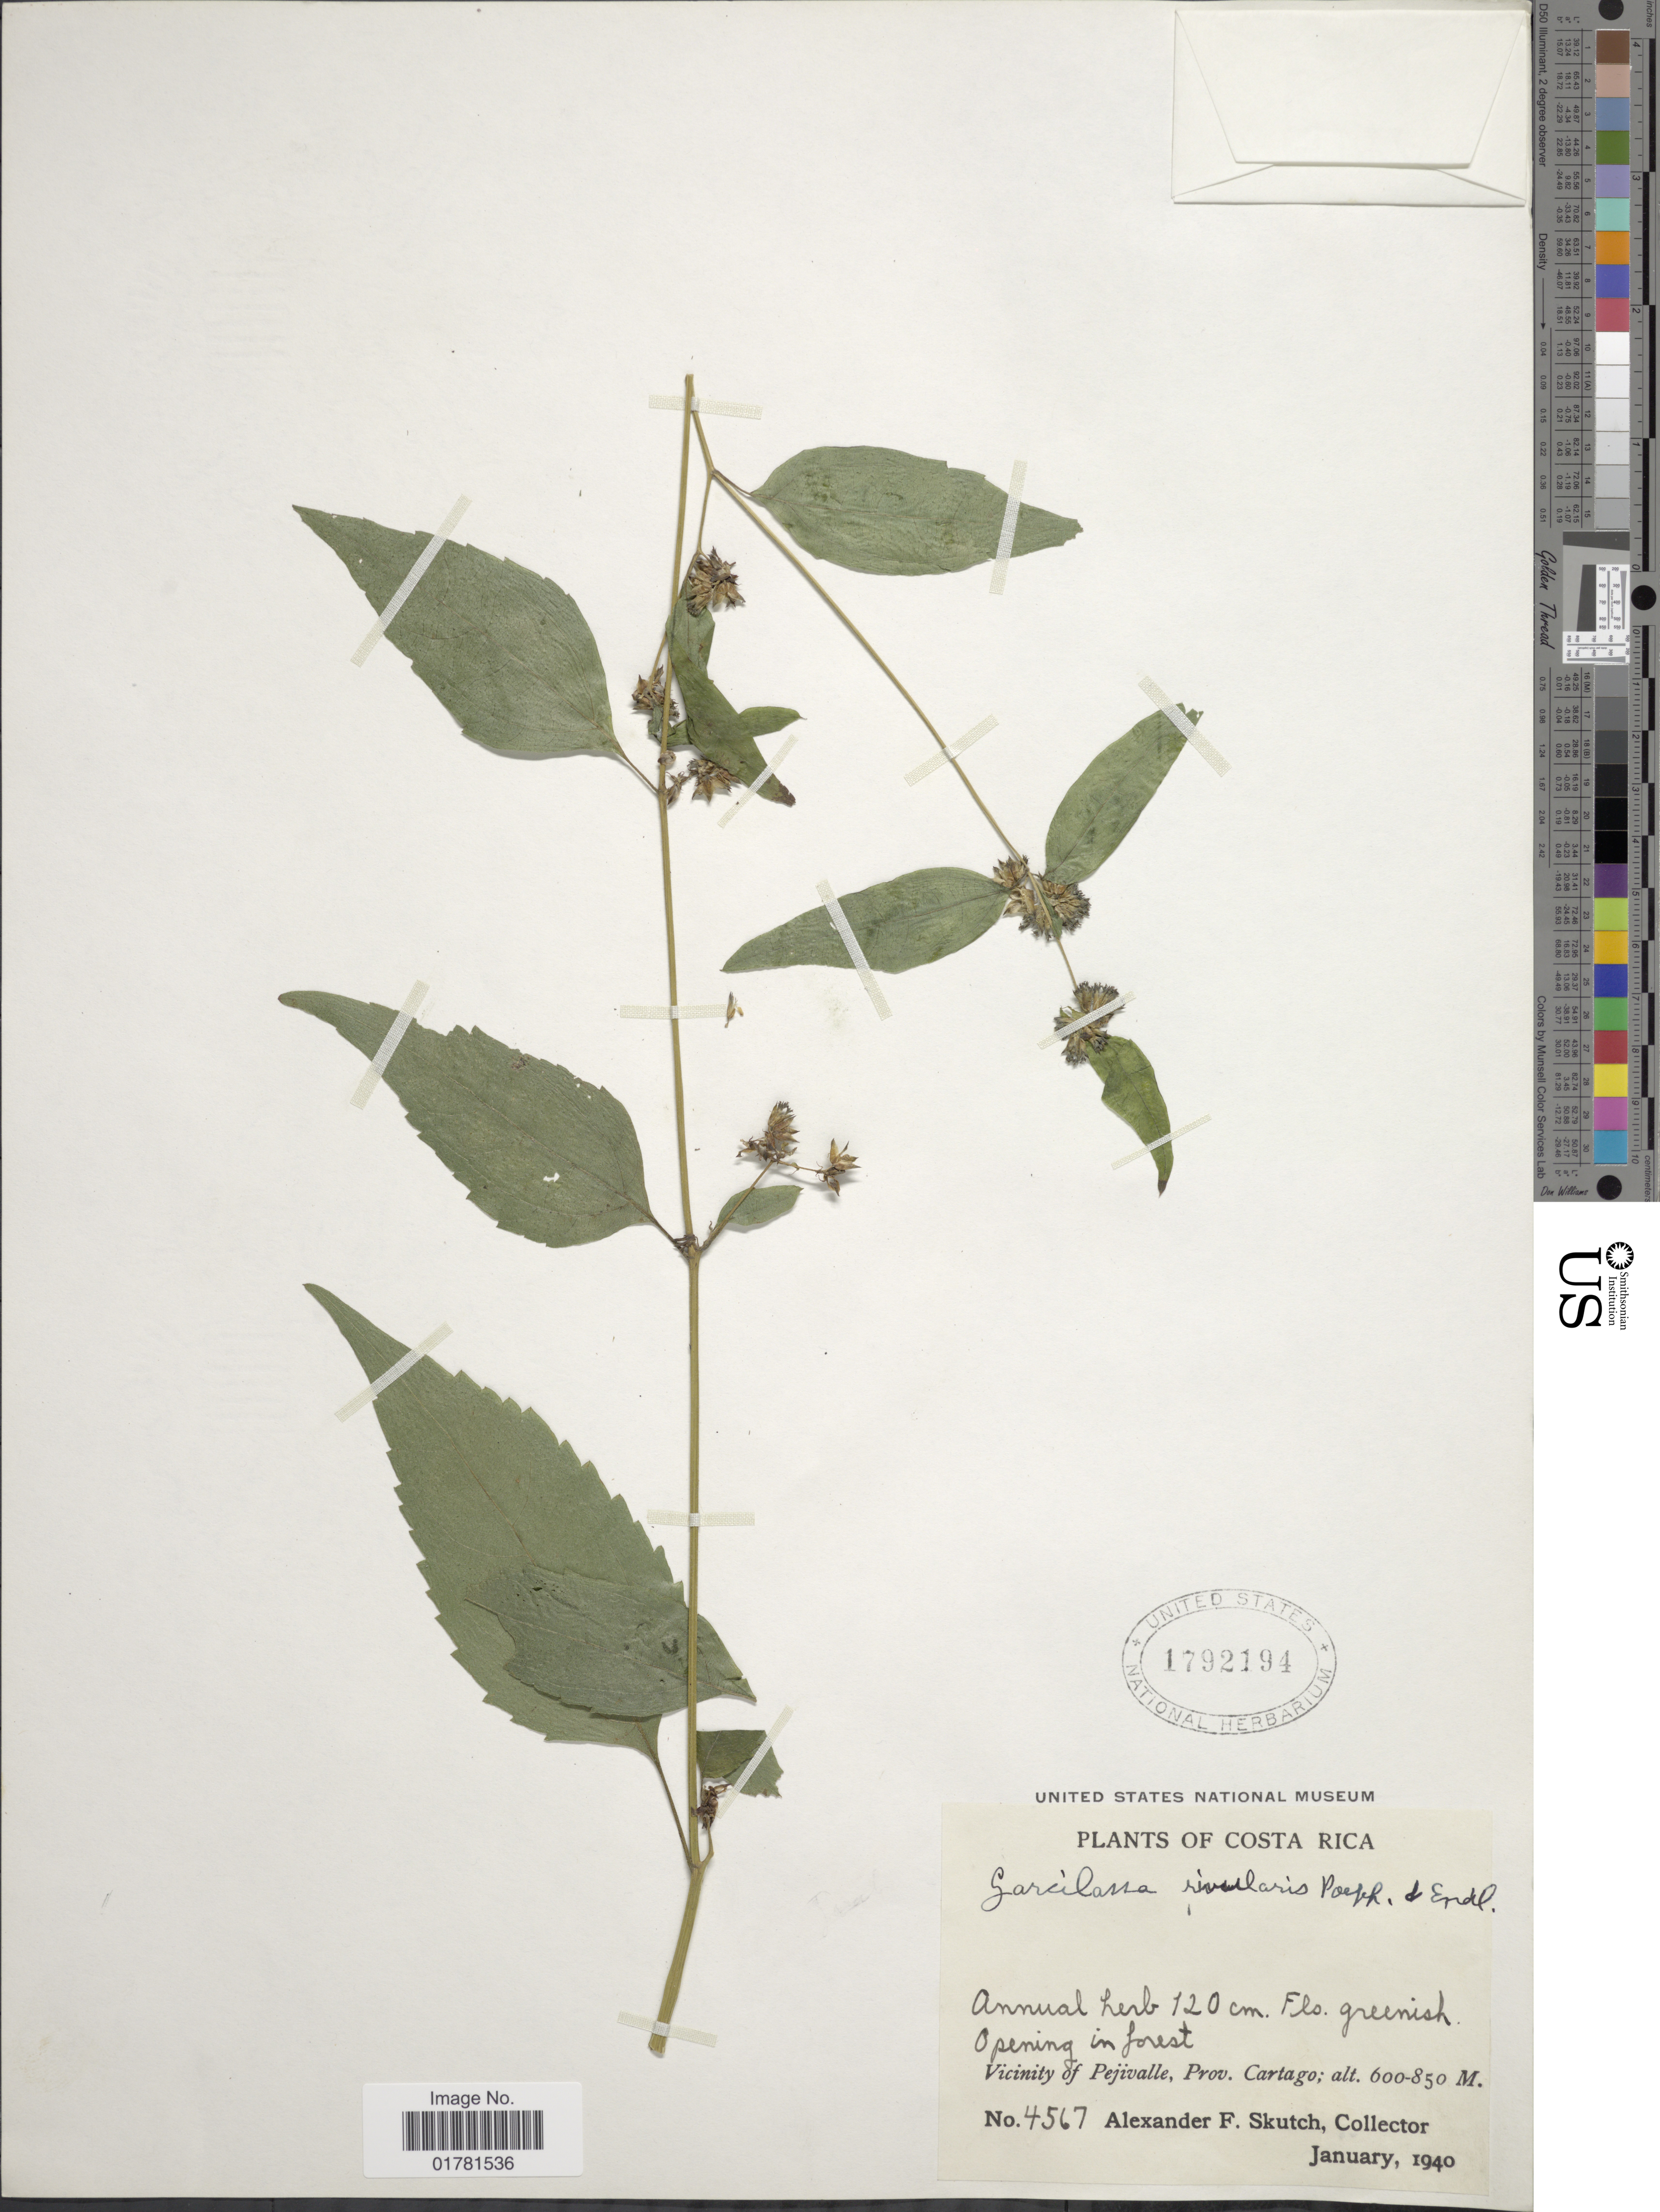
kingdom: Plantae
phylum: Tracheophyta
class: Magnoliopsida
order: Asterales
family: Asteraceae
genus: Garcilassa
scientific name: Garcilassa rivularis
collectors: A. F. Skutch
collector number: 4567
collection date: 1940-01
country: Costa Rica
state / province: Cartago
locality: Opening in forest, Vicinity of Pejivalle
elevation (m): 600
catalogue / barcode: US 1792194